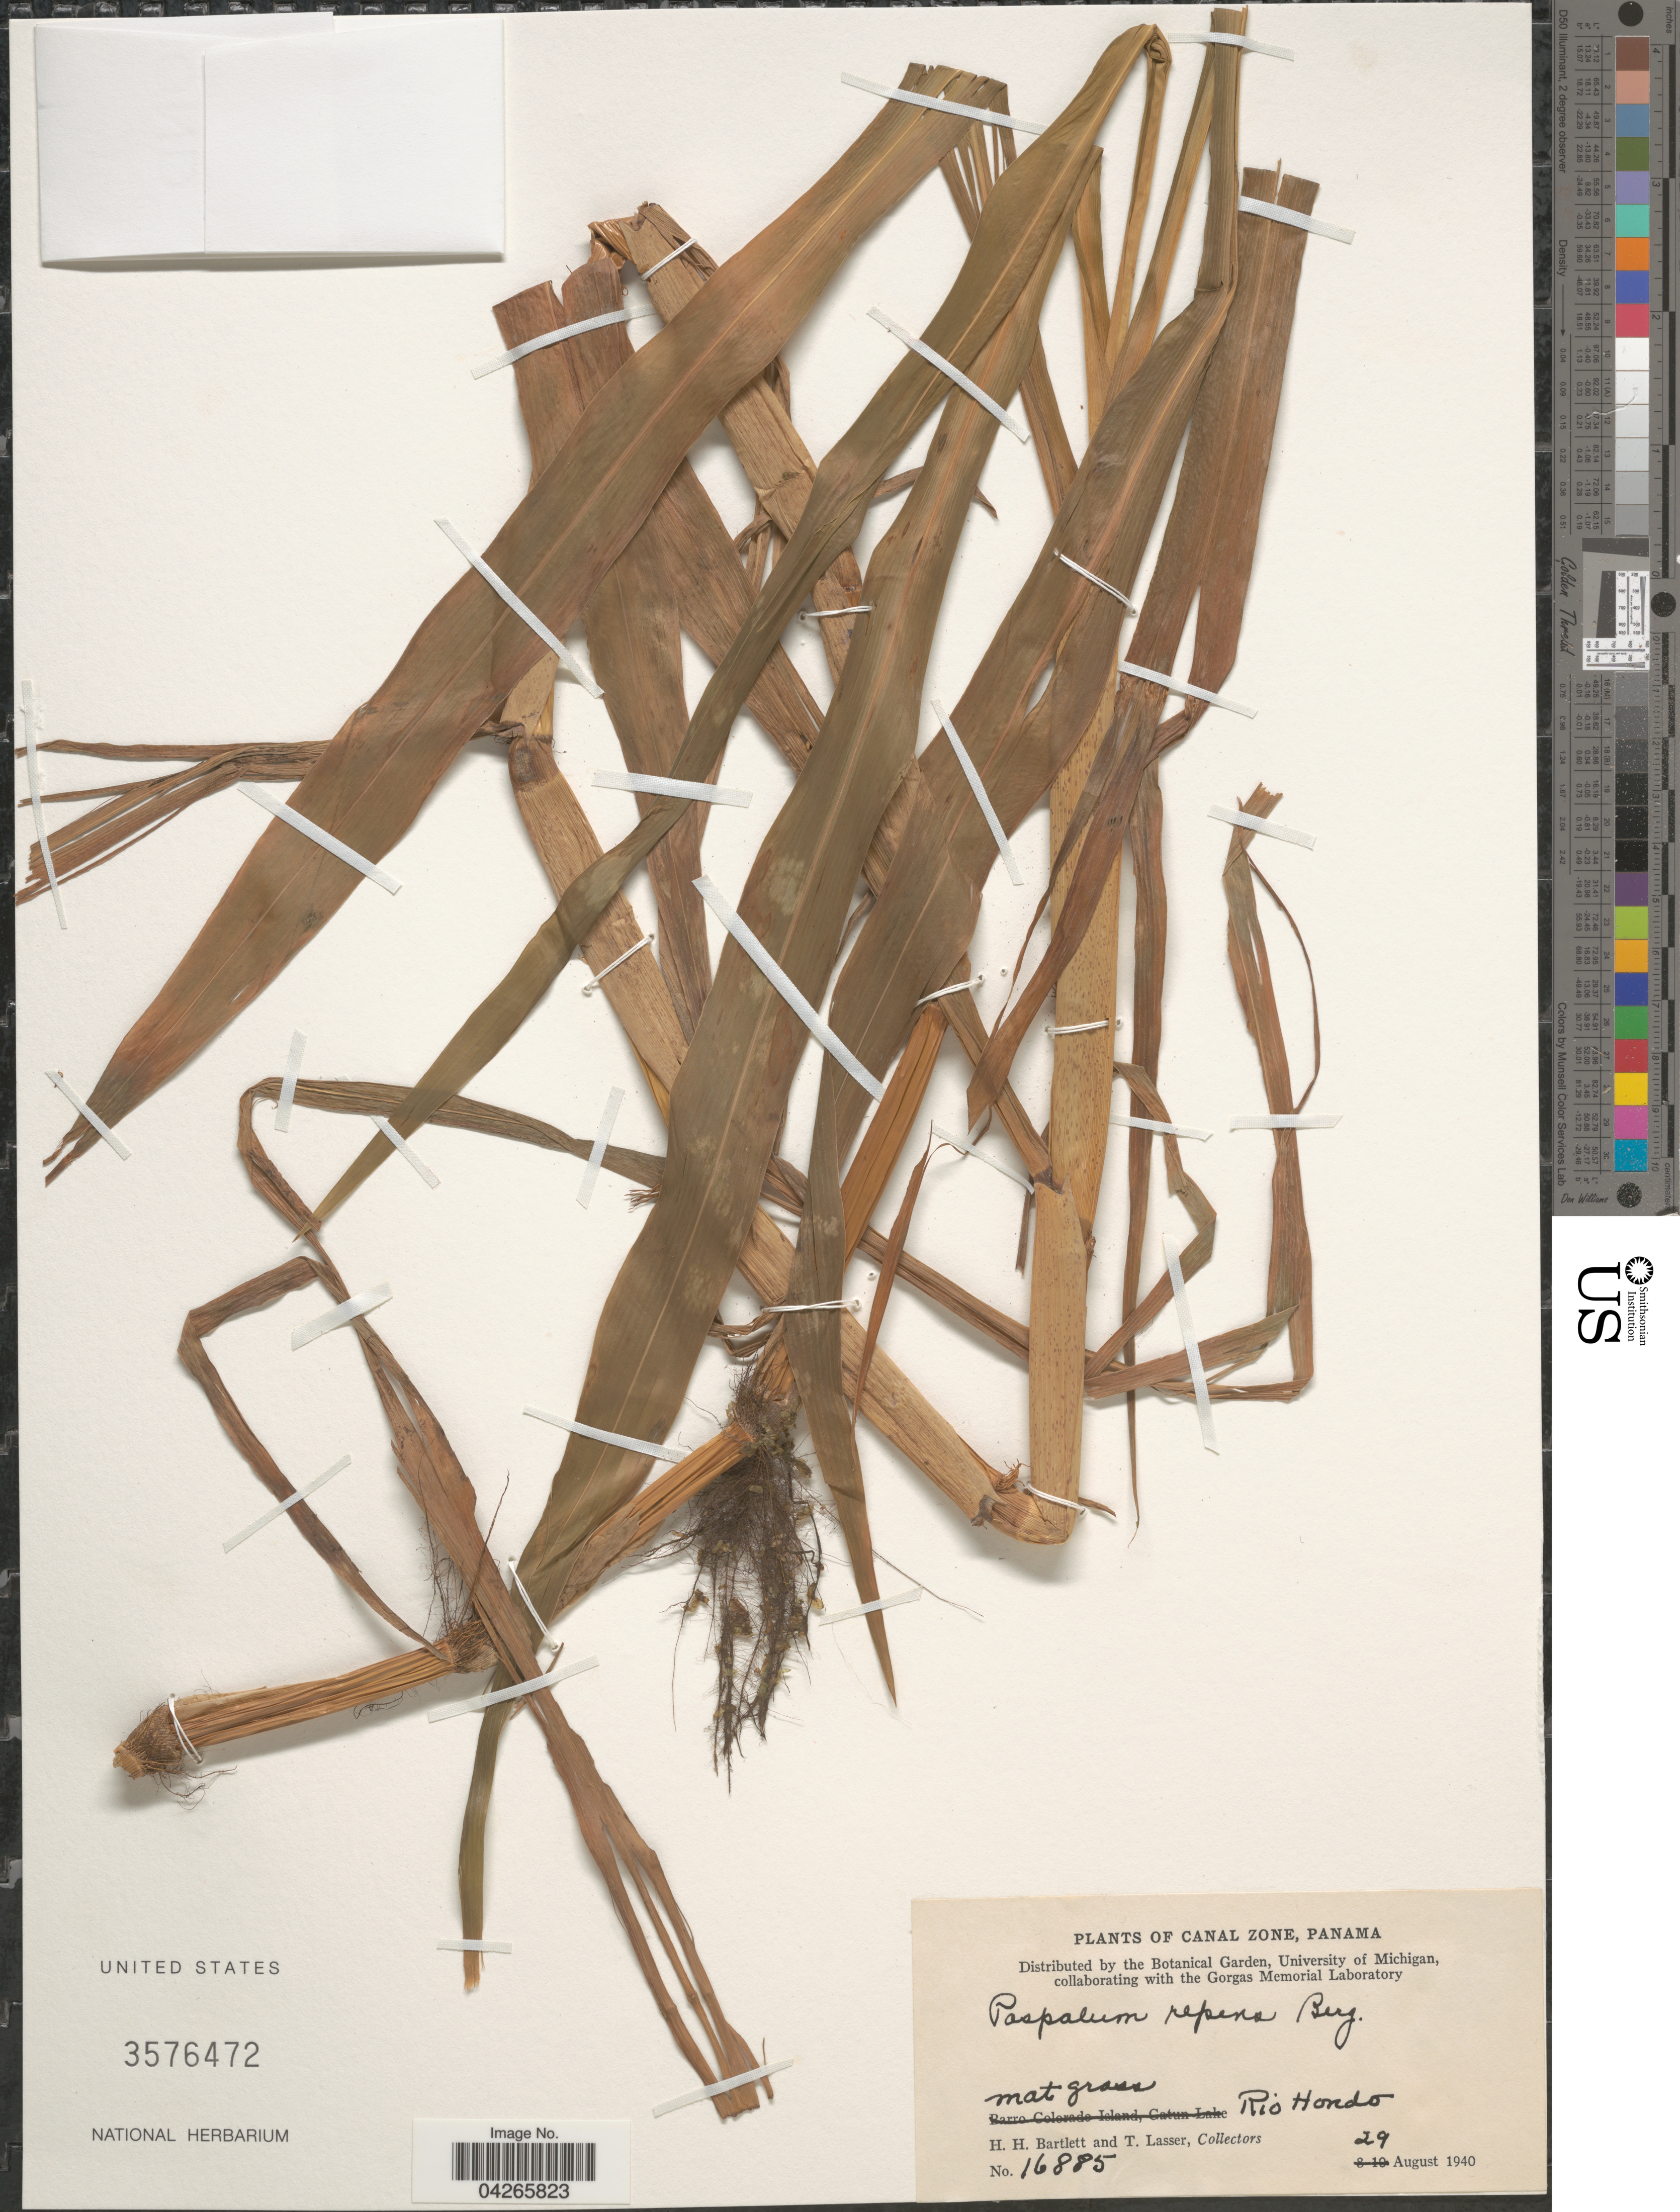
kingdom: Plantae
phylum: Tracheophyta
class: Liliopsida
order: Poales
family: Poaceae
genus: Paspalum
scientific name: Paspalum repens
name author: P.J. Bergius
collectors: H. H. Bartlett & T. Lasser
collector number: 16885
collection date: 1940-08-29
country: Panama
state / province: Colón / Panamá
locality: Canal Zone. Rio Hondo.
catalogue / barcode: US 3576472